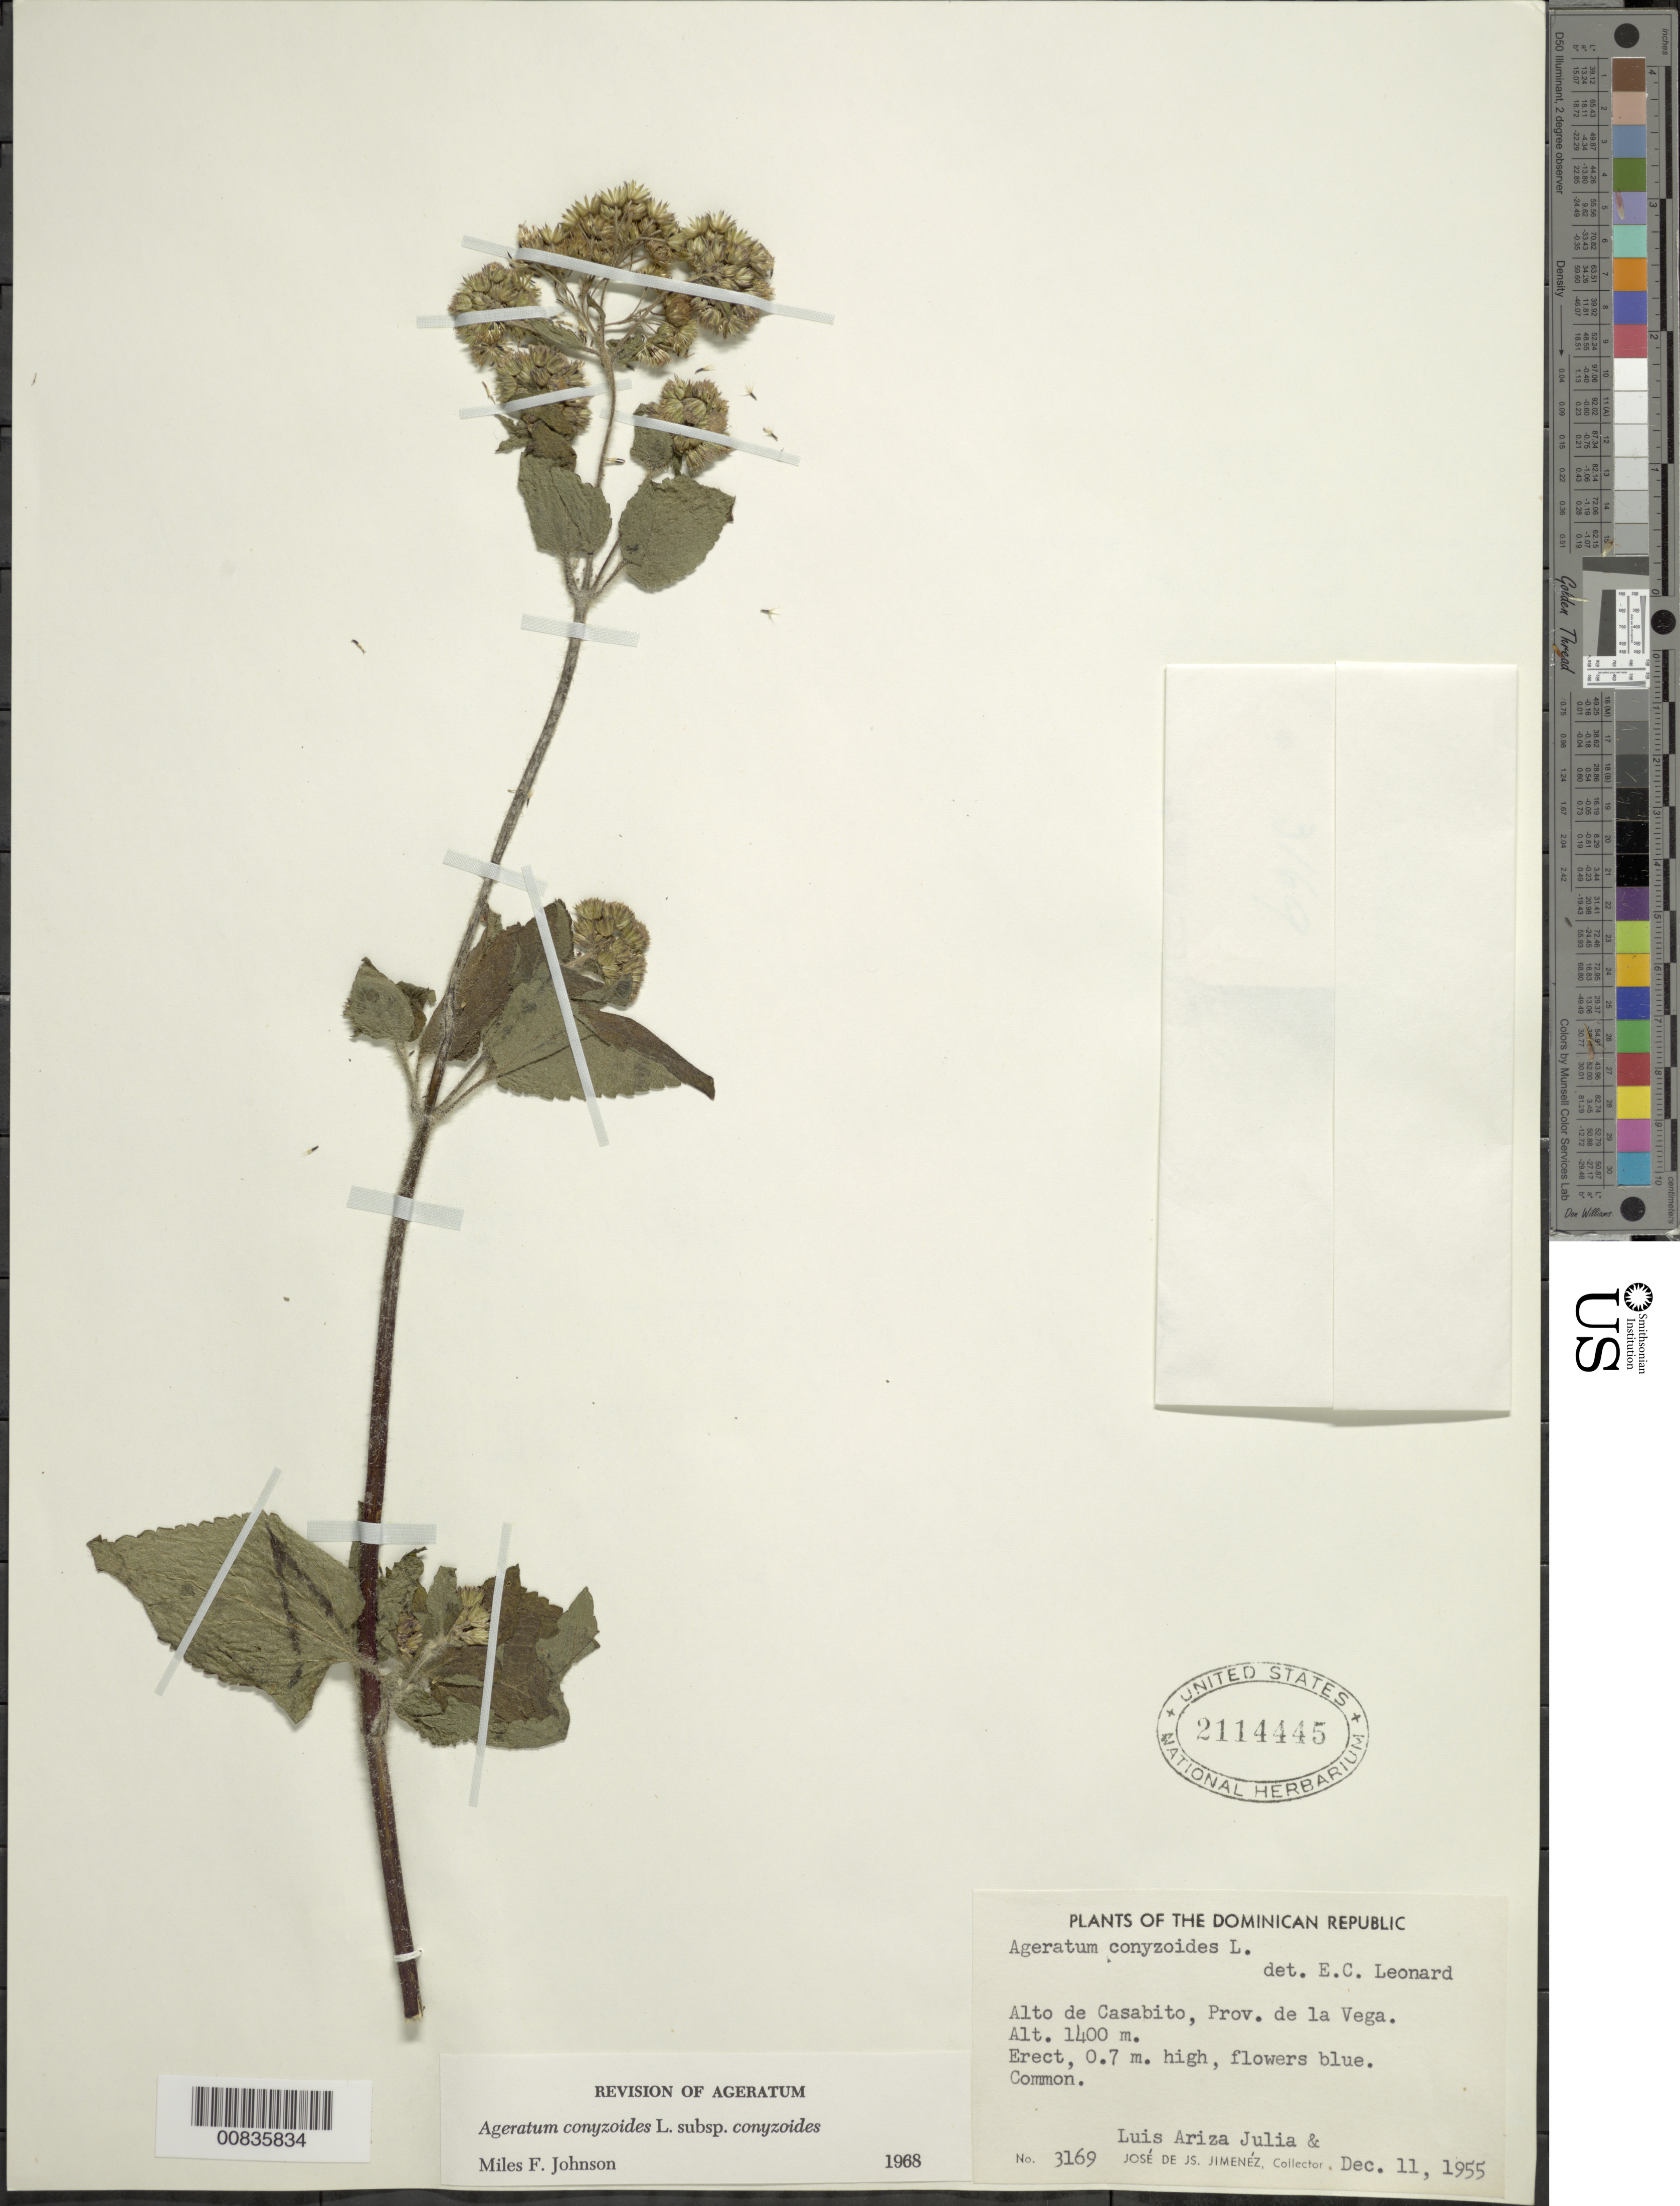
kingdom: Plantae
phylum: Tracheophyta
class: Magnoliopsida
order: Asterales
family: Asteraceae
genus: Ageratum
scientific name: Ageratum conyzoides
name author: L.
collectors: J. J. Jiménez Almonte & L. Ariza-Julia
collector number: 3169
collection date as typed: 11 Dec 1955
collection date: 1955-12-11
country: Dominican Republic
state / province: La Vega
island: Hispaniola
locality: Alto de Casabito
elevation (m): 1400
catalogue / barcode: US 2114445